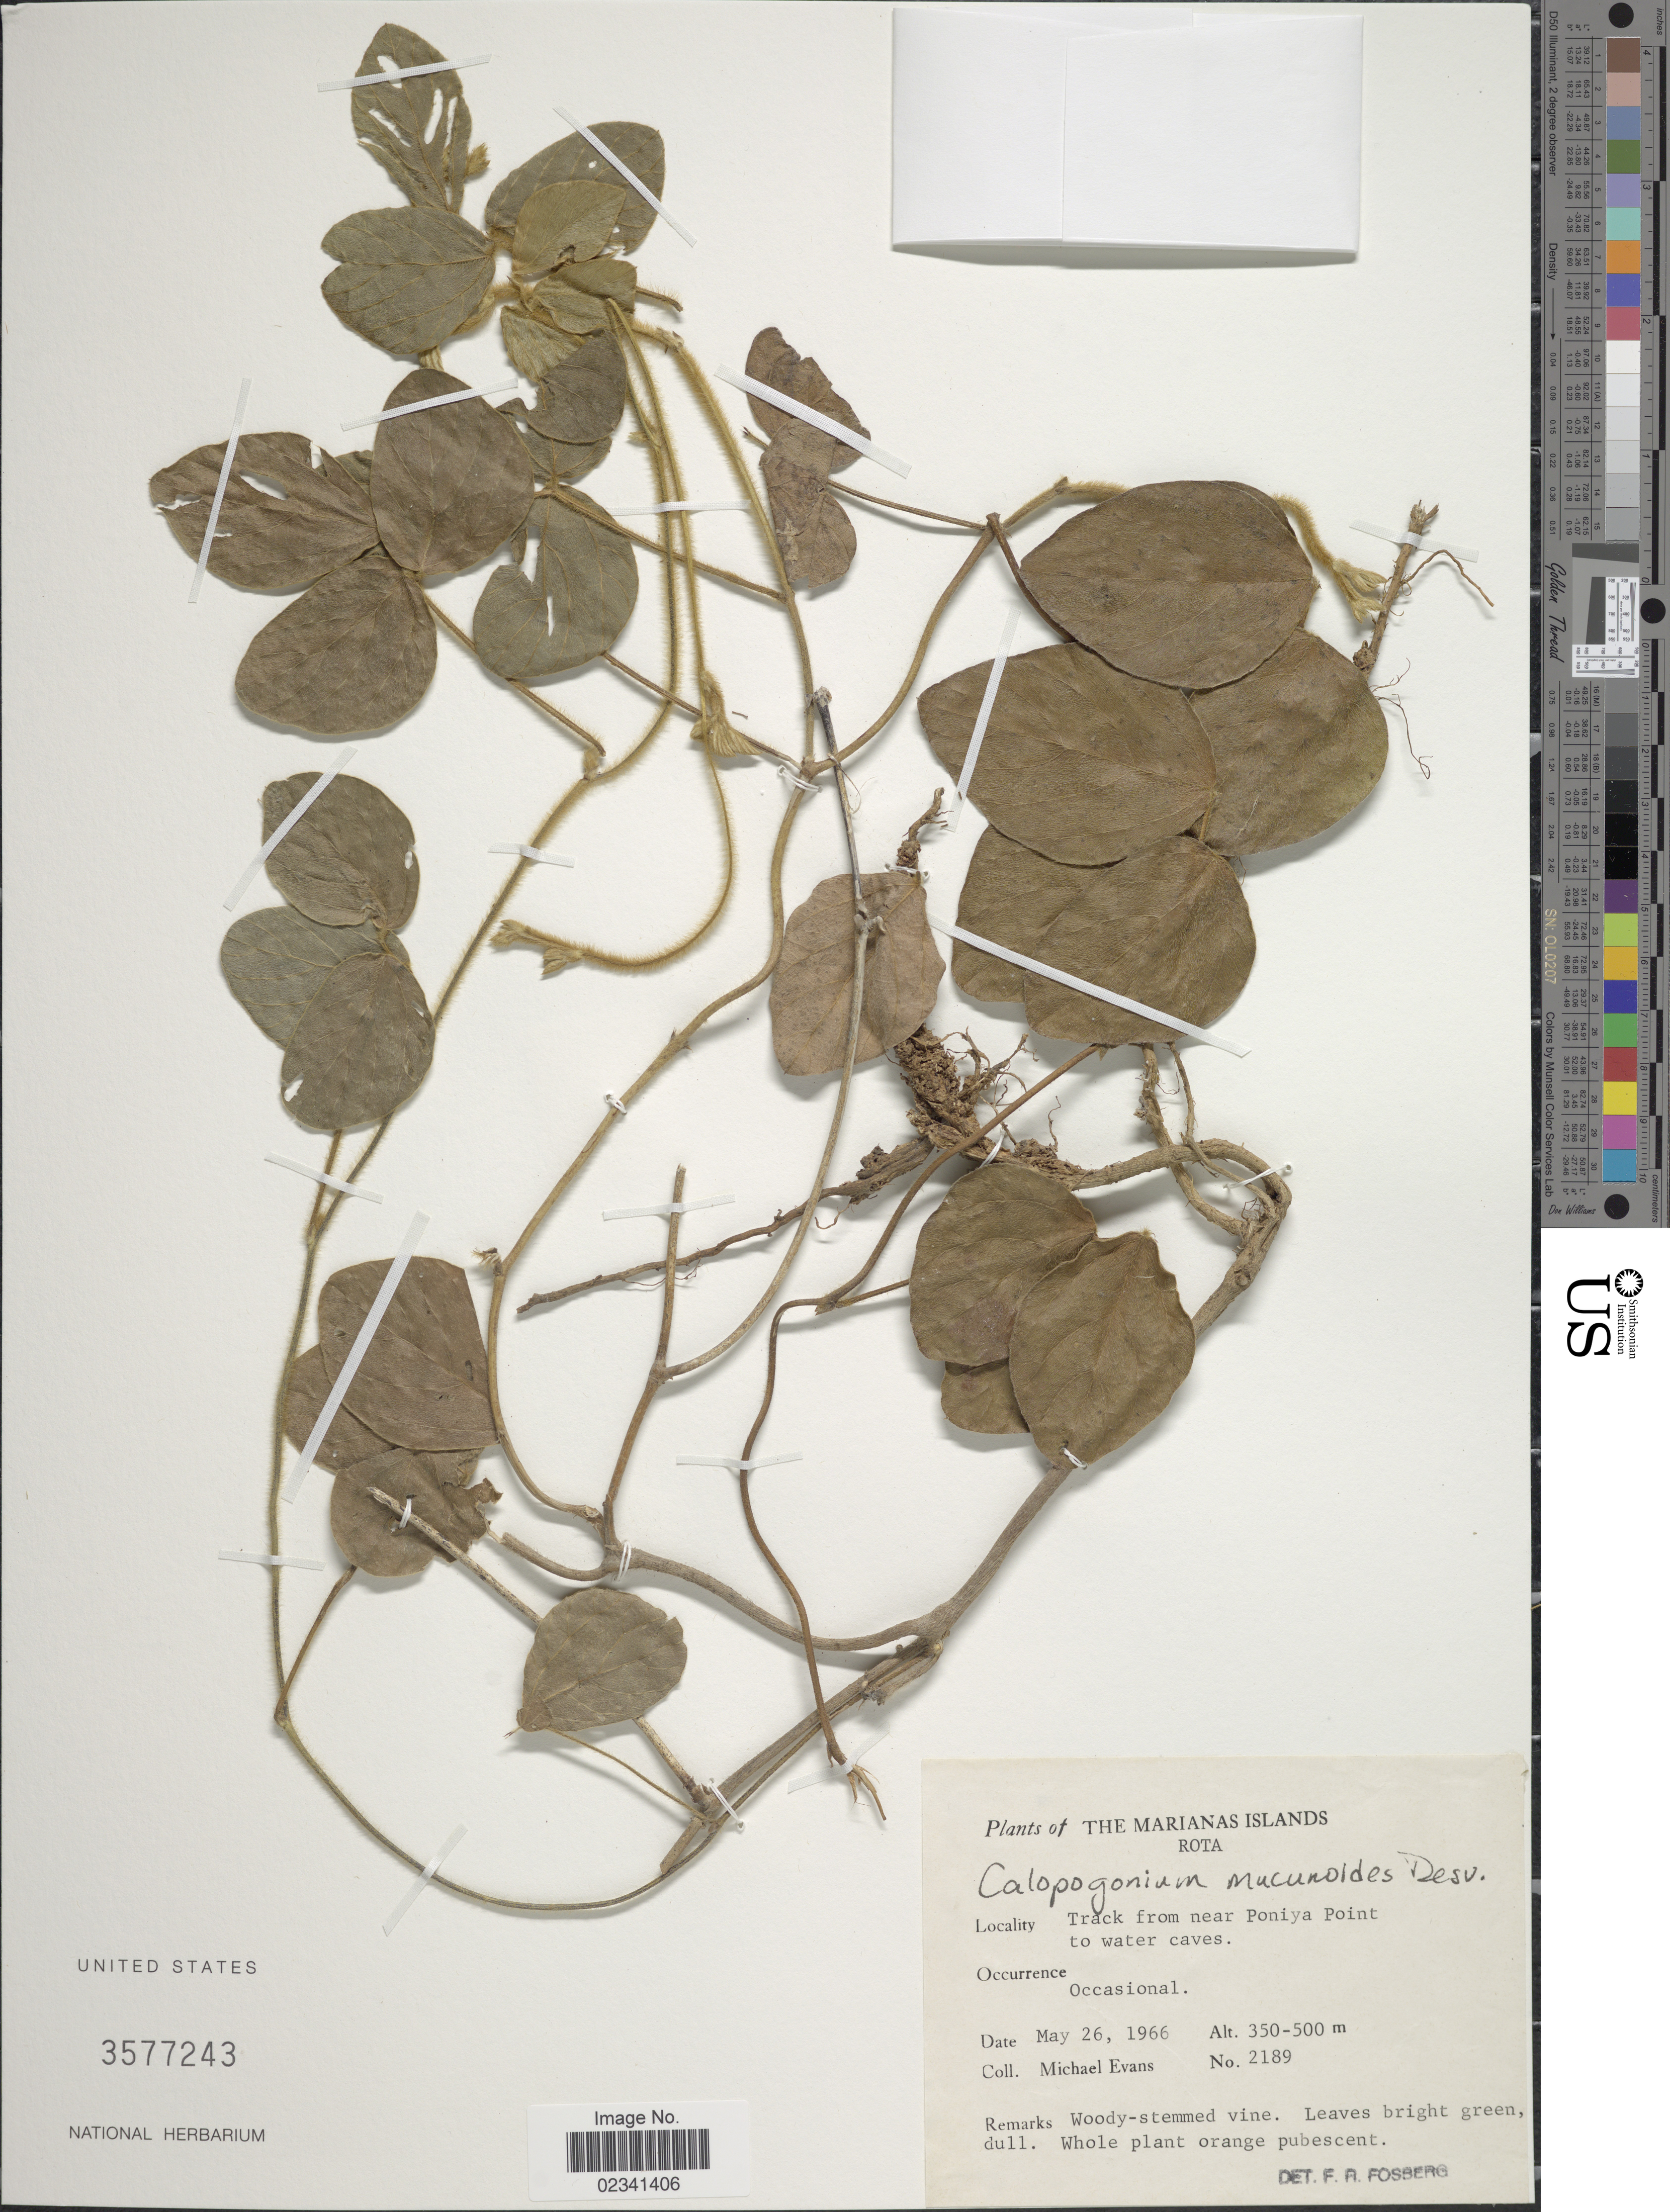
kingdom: Plantae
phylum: Tracheophyta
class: Magnoliopsida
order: Fabales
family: Fabaceae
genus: Calopogonium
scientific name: Calopogonium mucunoides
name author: Desv.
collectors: M. Evans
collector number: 2189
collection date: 1966-05-26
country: Northern Mariana Islands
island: Rota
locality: Rota, Track from near Poniya Point to water caves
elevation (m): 350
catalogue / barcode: US 3577243